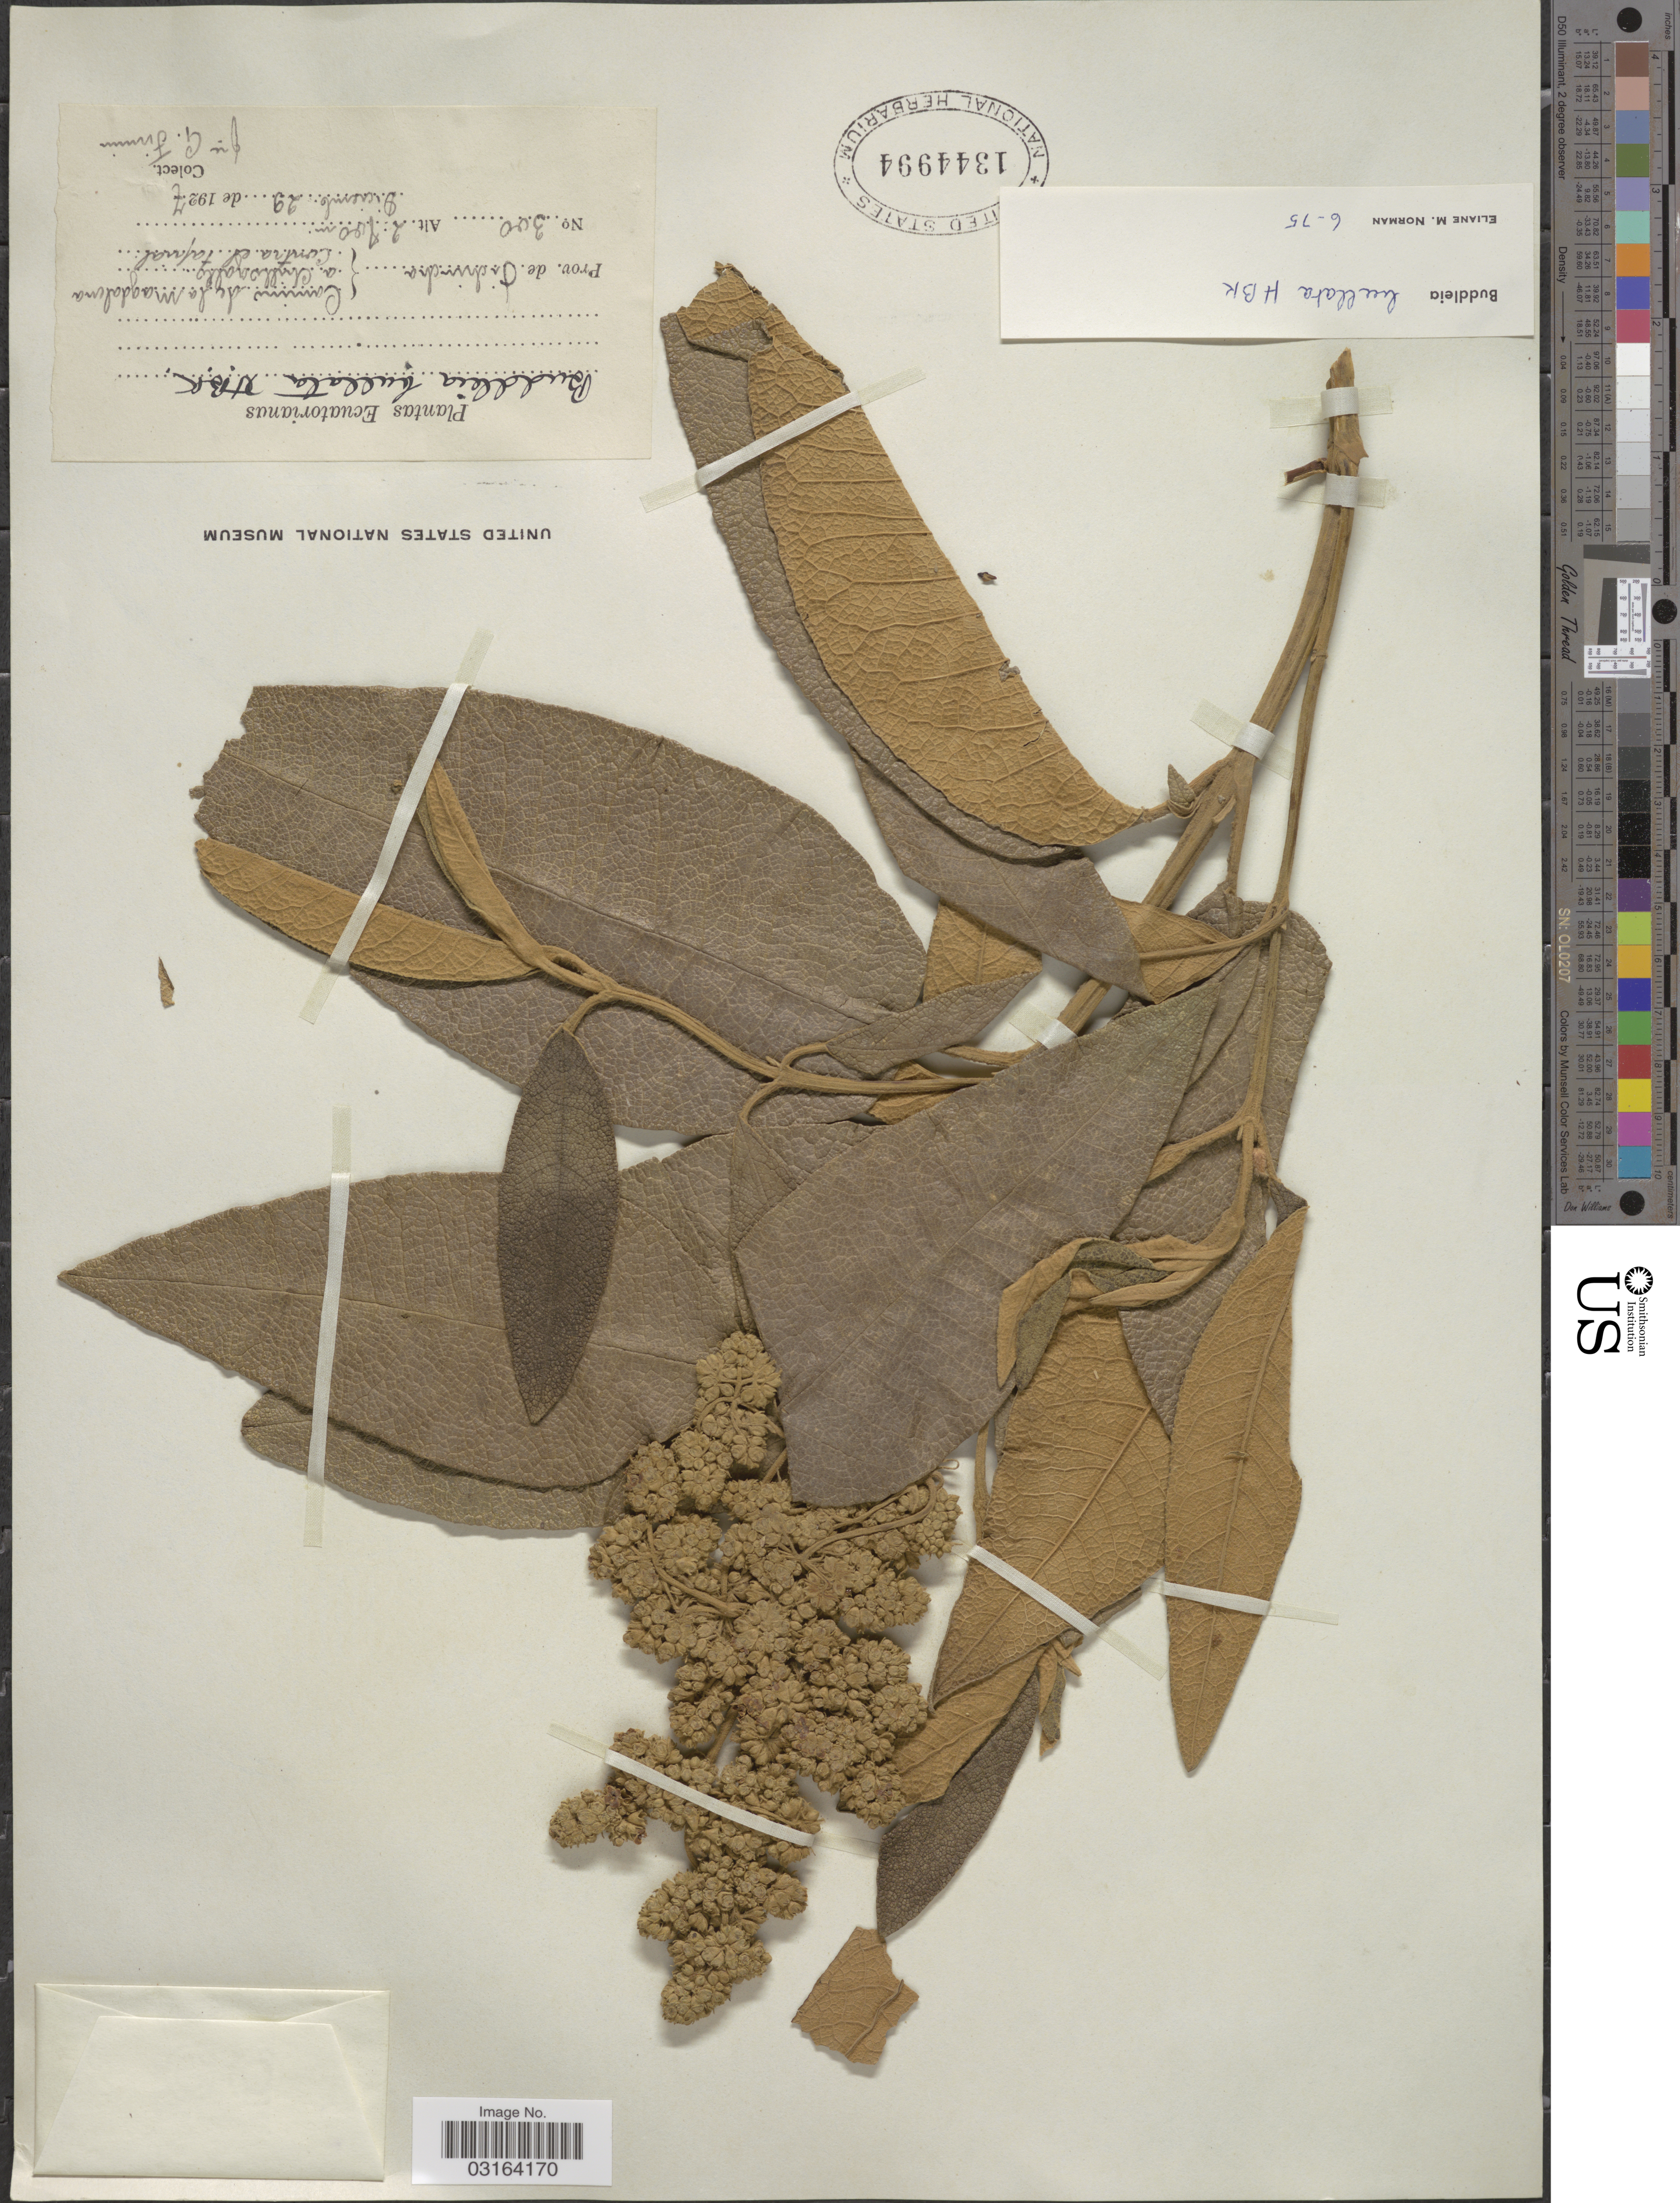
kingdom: Plantae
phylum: Tracheophyta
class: Magnoliopsida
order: Lamiales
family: Scrophulariaceae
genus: Buddleja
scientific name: Buddleja bullata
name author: Kunth in Humb. & et al.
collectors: F. Firmin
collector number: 300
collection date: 1927-12-29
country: Ecuador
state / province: Pichincha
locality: Camino de la Magdalena a Chillogallo.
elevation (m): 2700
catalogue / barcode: US 1344994